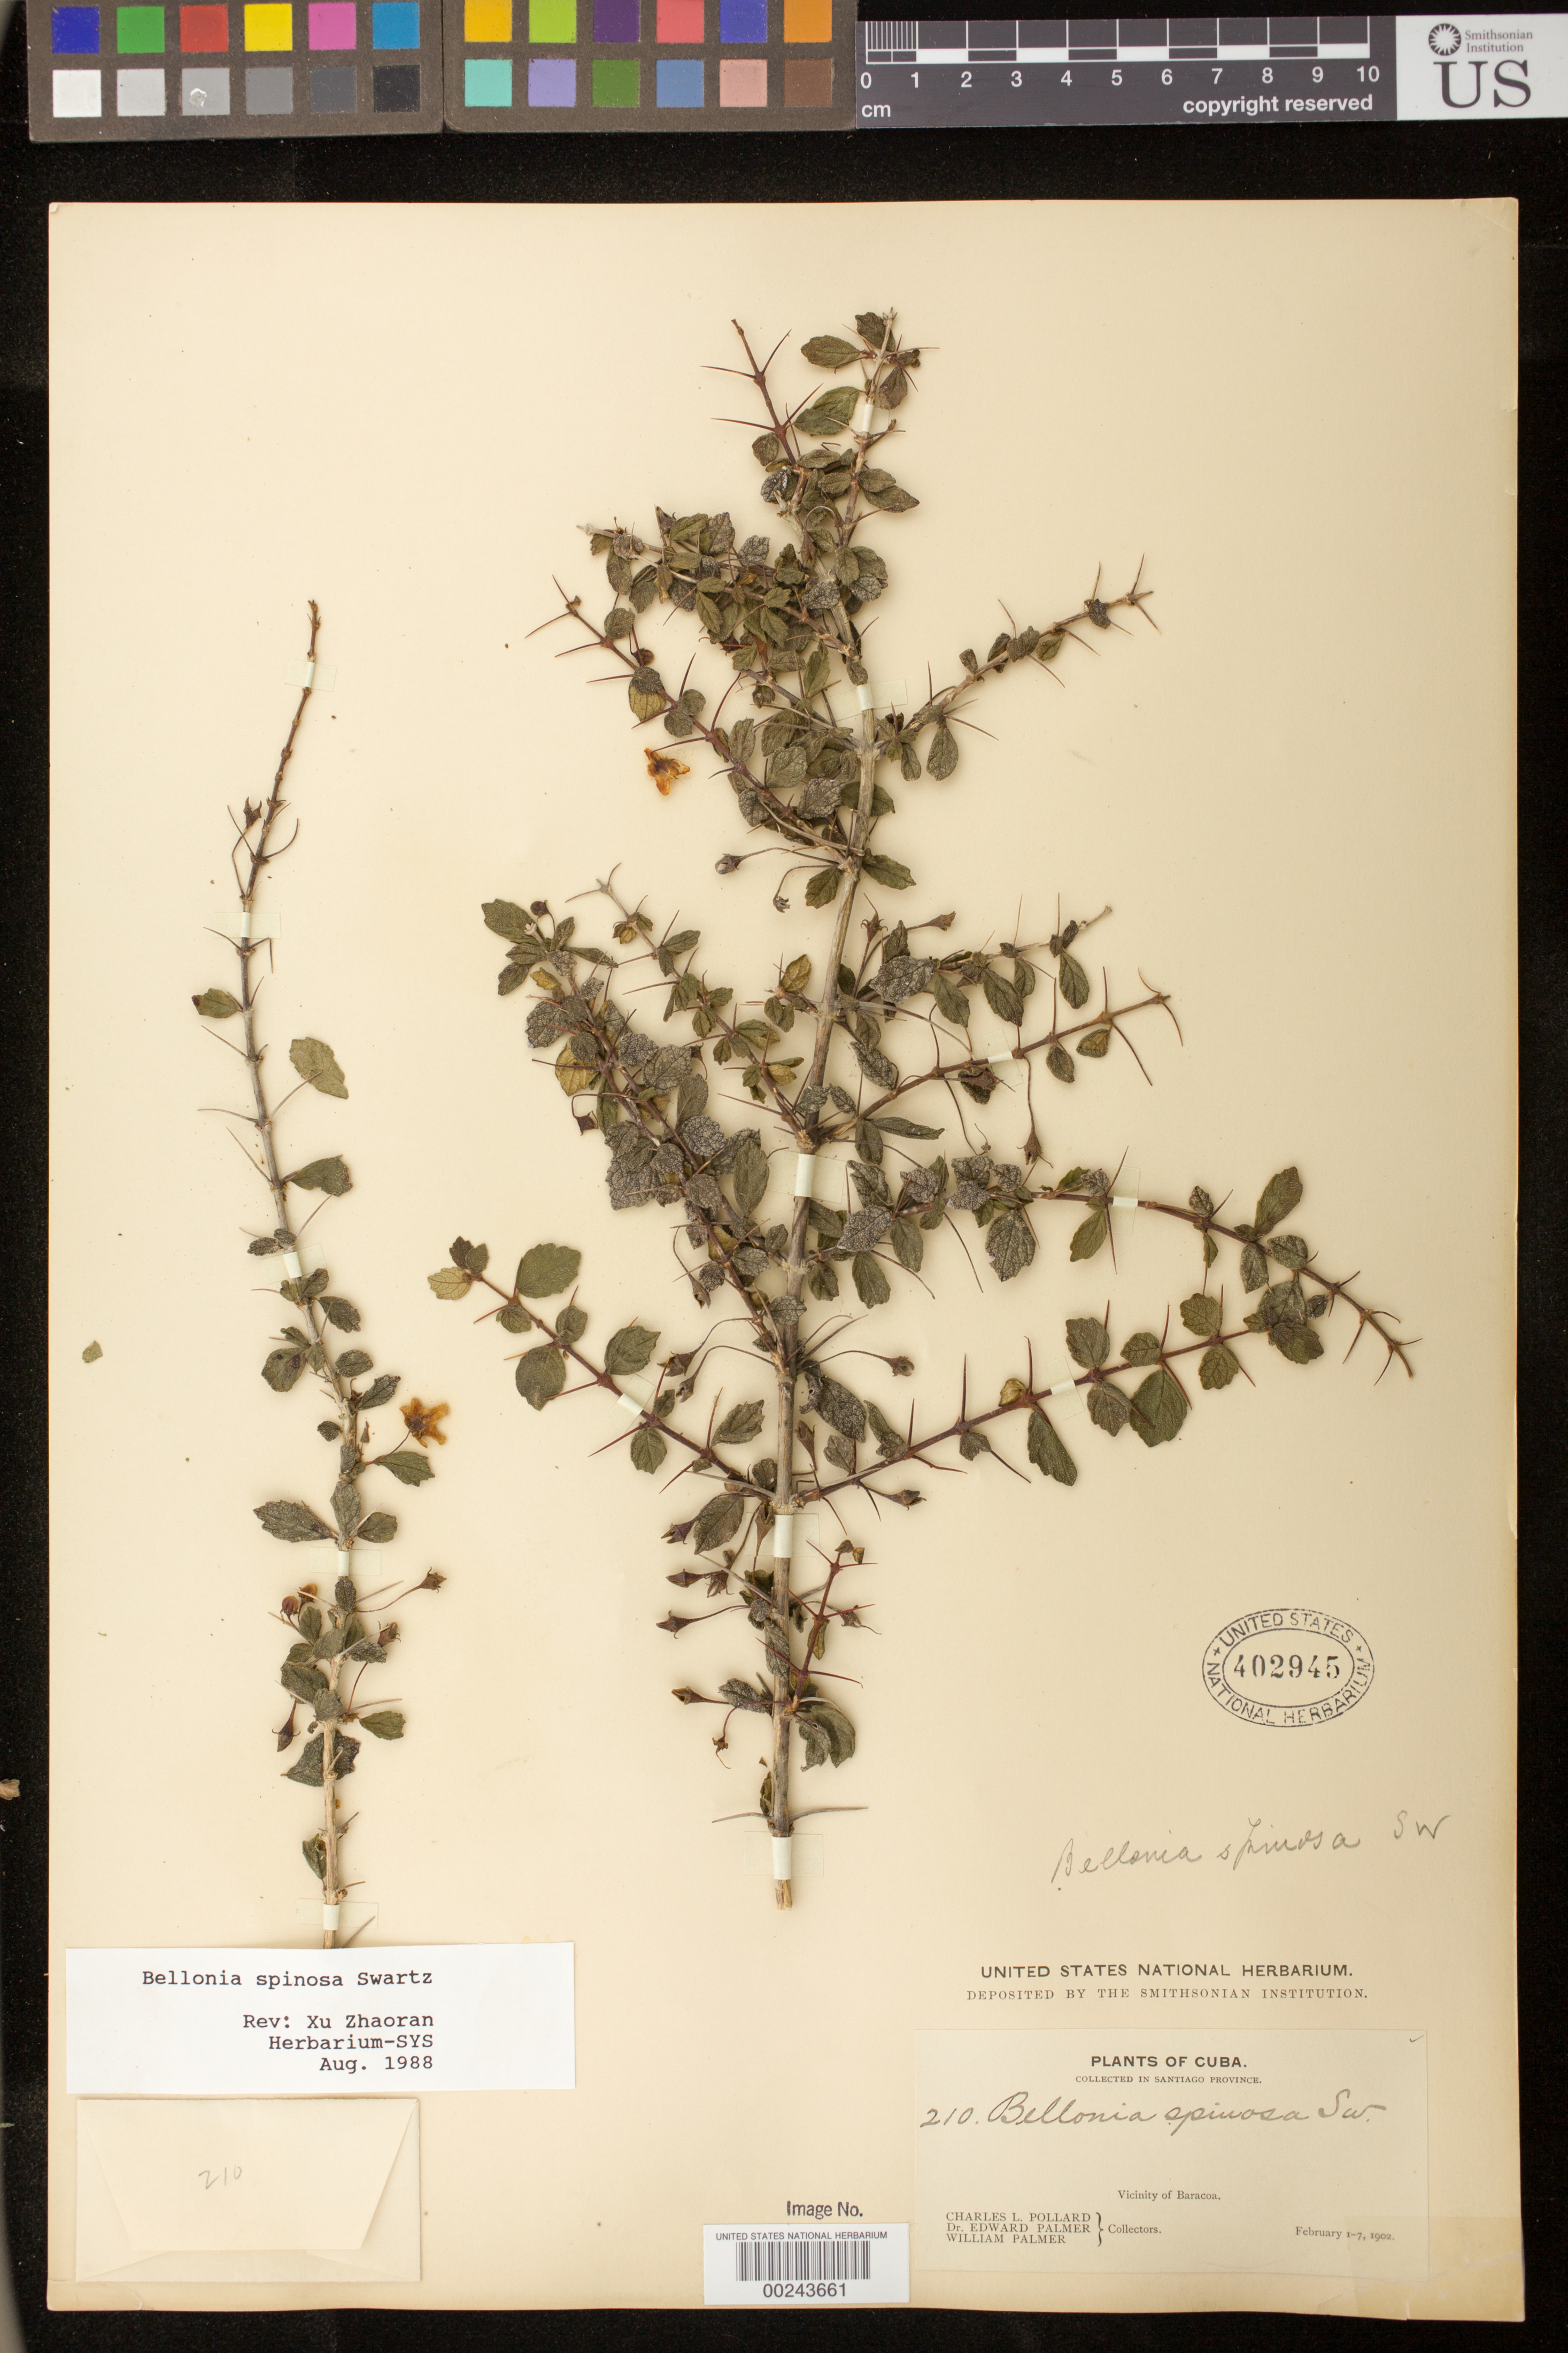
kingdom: Plantae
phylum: Tracheophyta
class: Magnoliopsida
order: Lamiales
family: Gesneriaceae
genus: Bellonia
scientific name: Bellonia spinosa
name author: Sw.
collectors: C. L. Pollard, E. Palmer & W. Palmer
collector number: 210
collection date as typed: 1-7 Feb 1902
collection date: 1902-02-01/1902-02-07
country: Cuba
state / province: Oriente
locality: Santiago Prov, vicinity of Baracoa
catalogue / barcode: US 402945